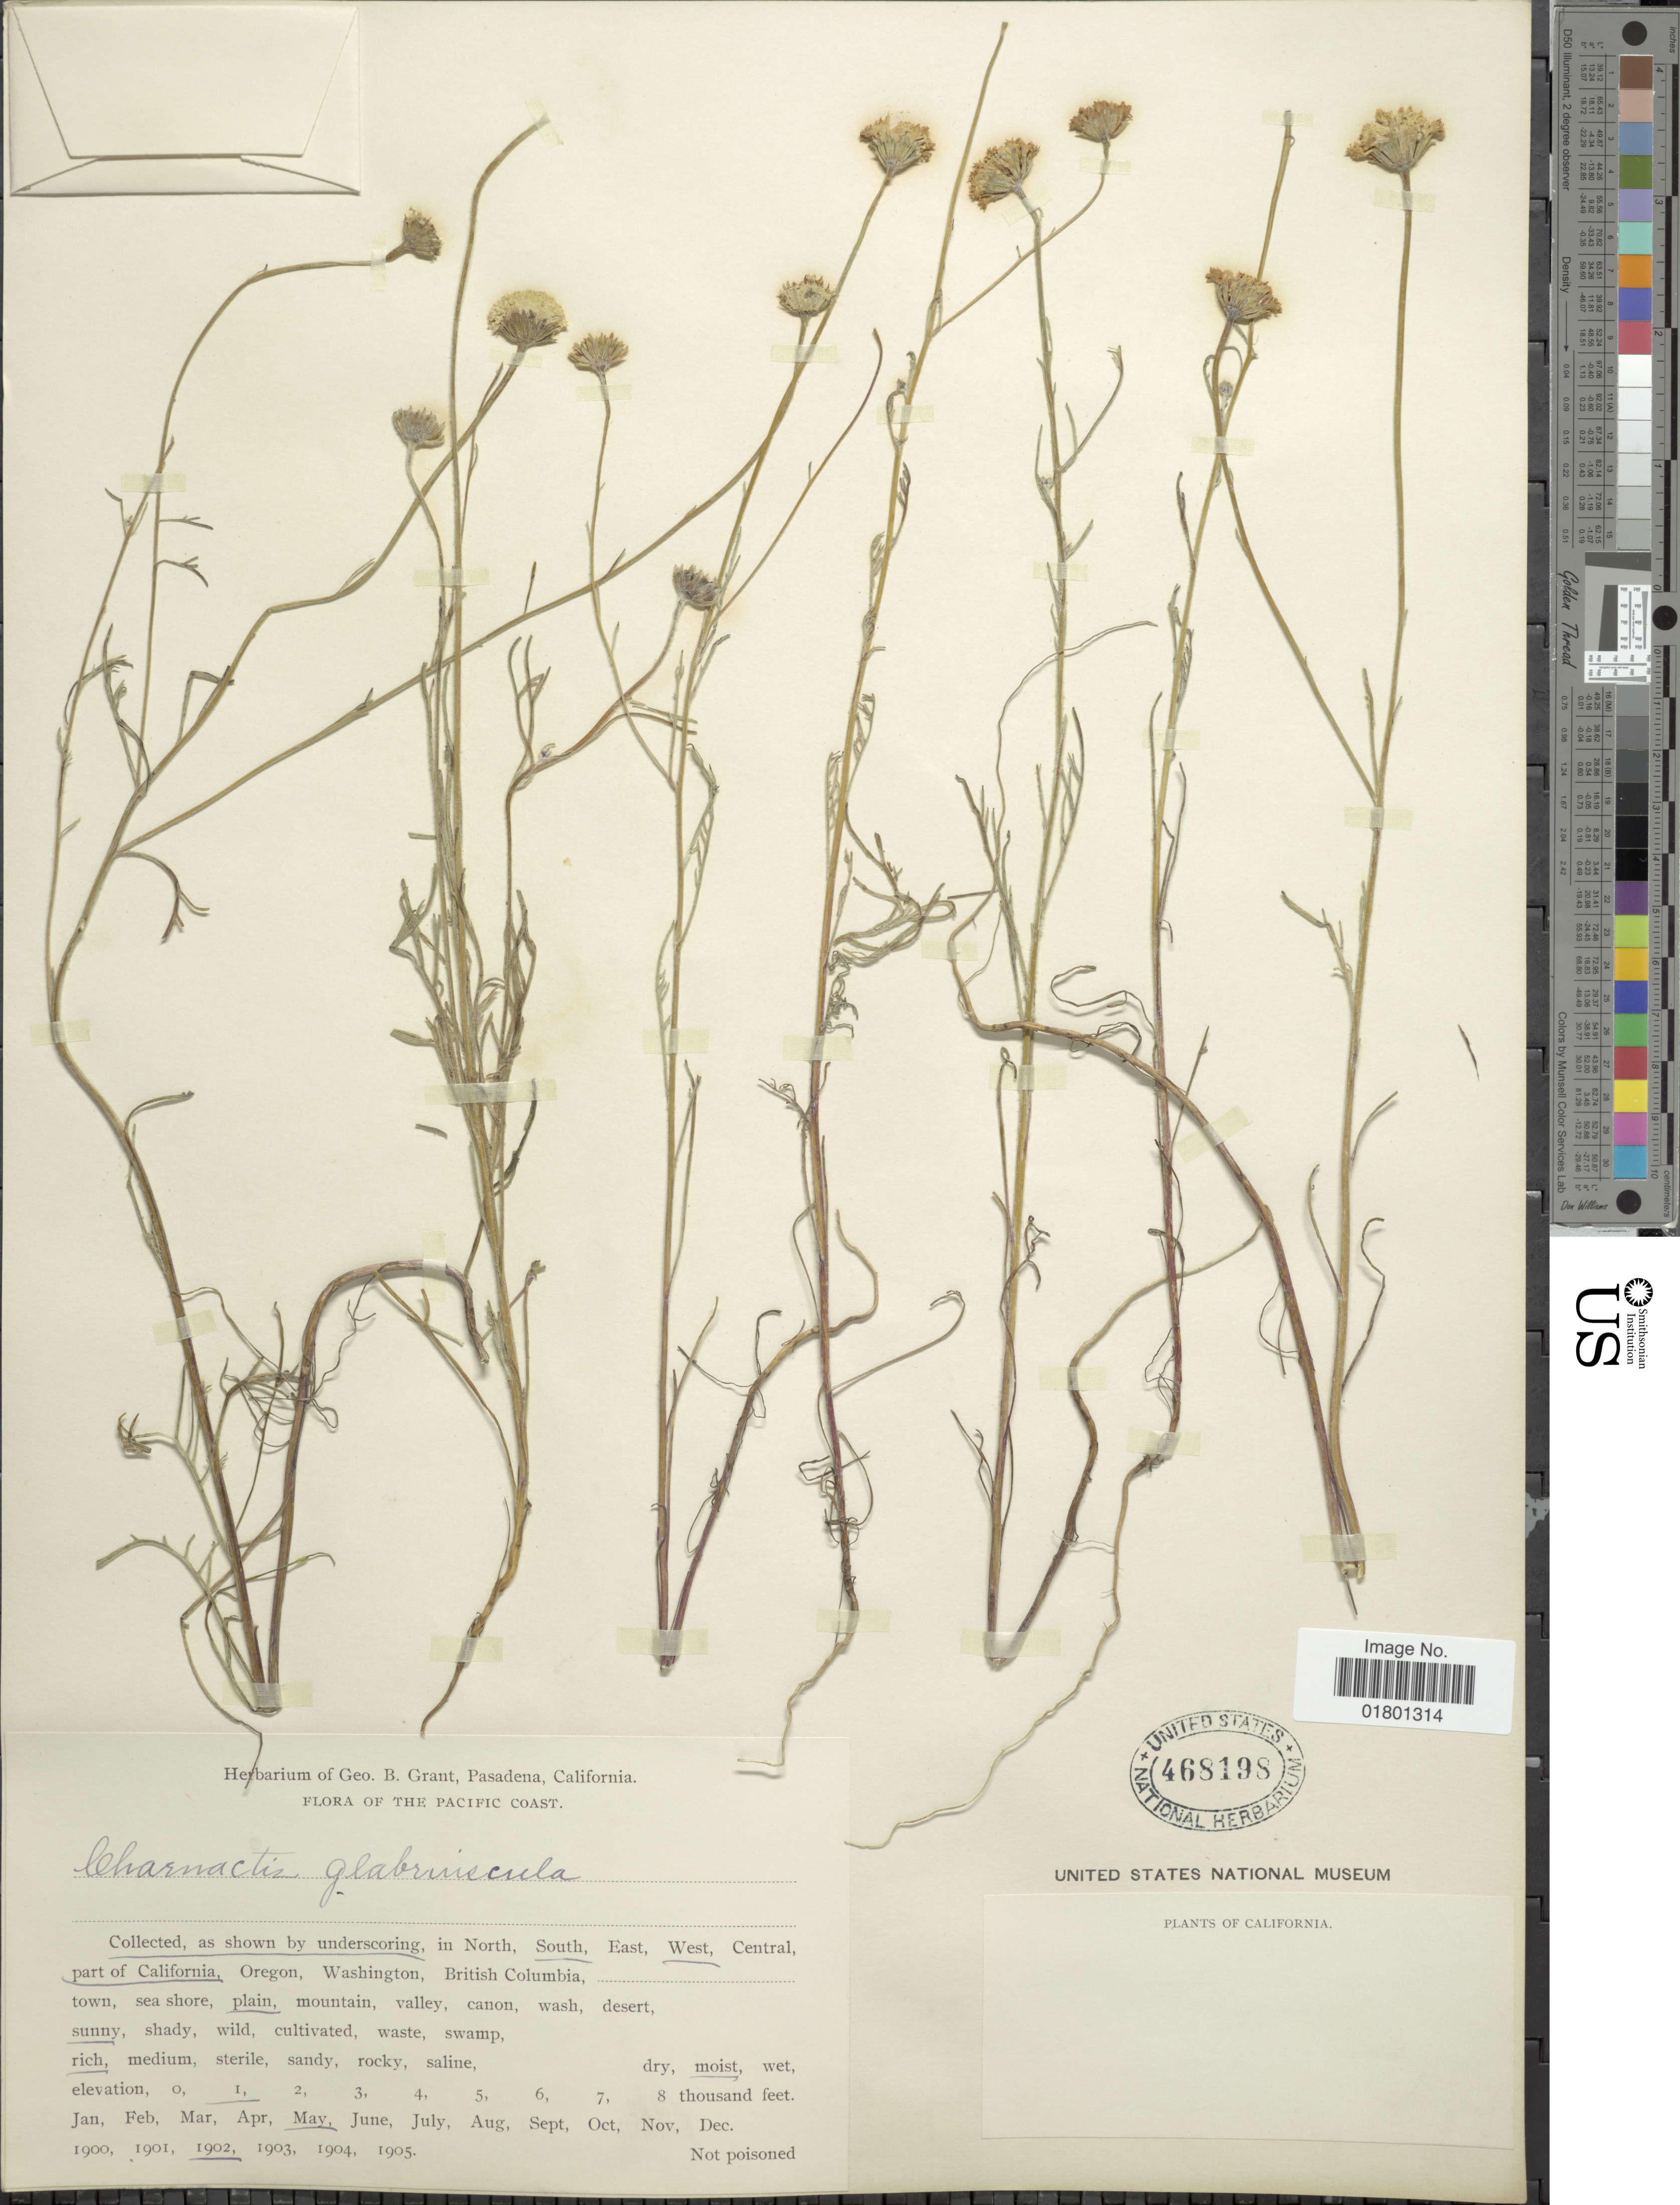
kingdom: Plantae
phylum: Tracheophyta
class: Magnoliopsida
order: Asterales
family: Asteraceae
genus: Chaenactis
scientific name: Chaenactis glabriuscula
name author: DC.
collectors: ex herb. G. B. Grant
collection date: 1902-05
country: United States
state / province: California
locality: South, West part of California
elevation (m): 305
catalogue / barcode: US 468198